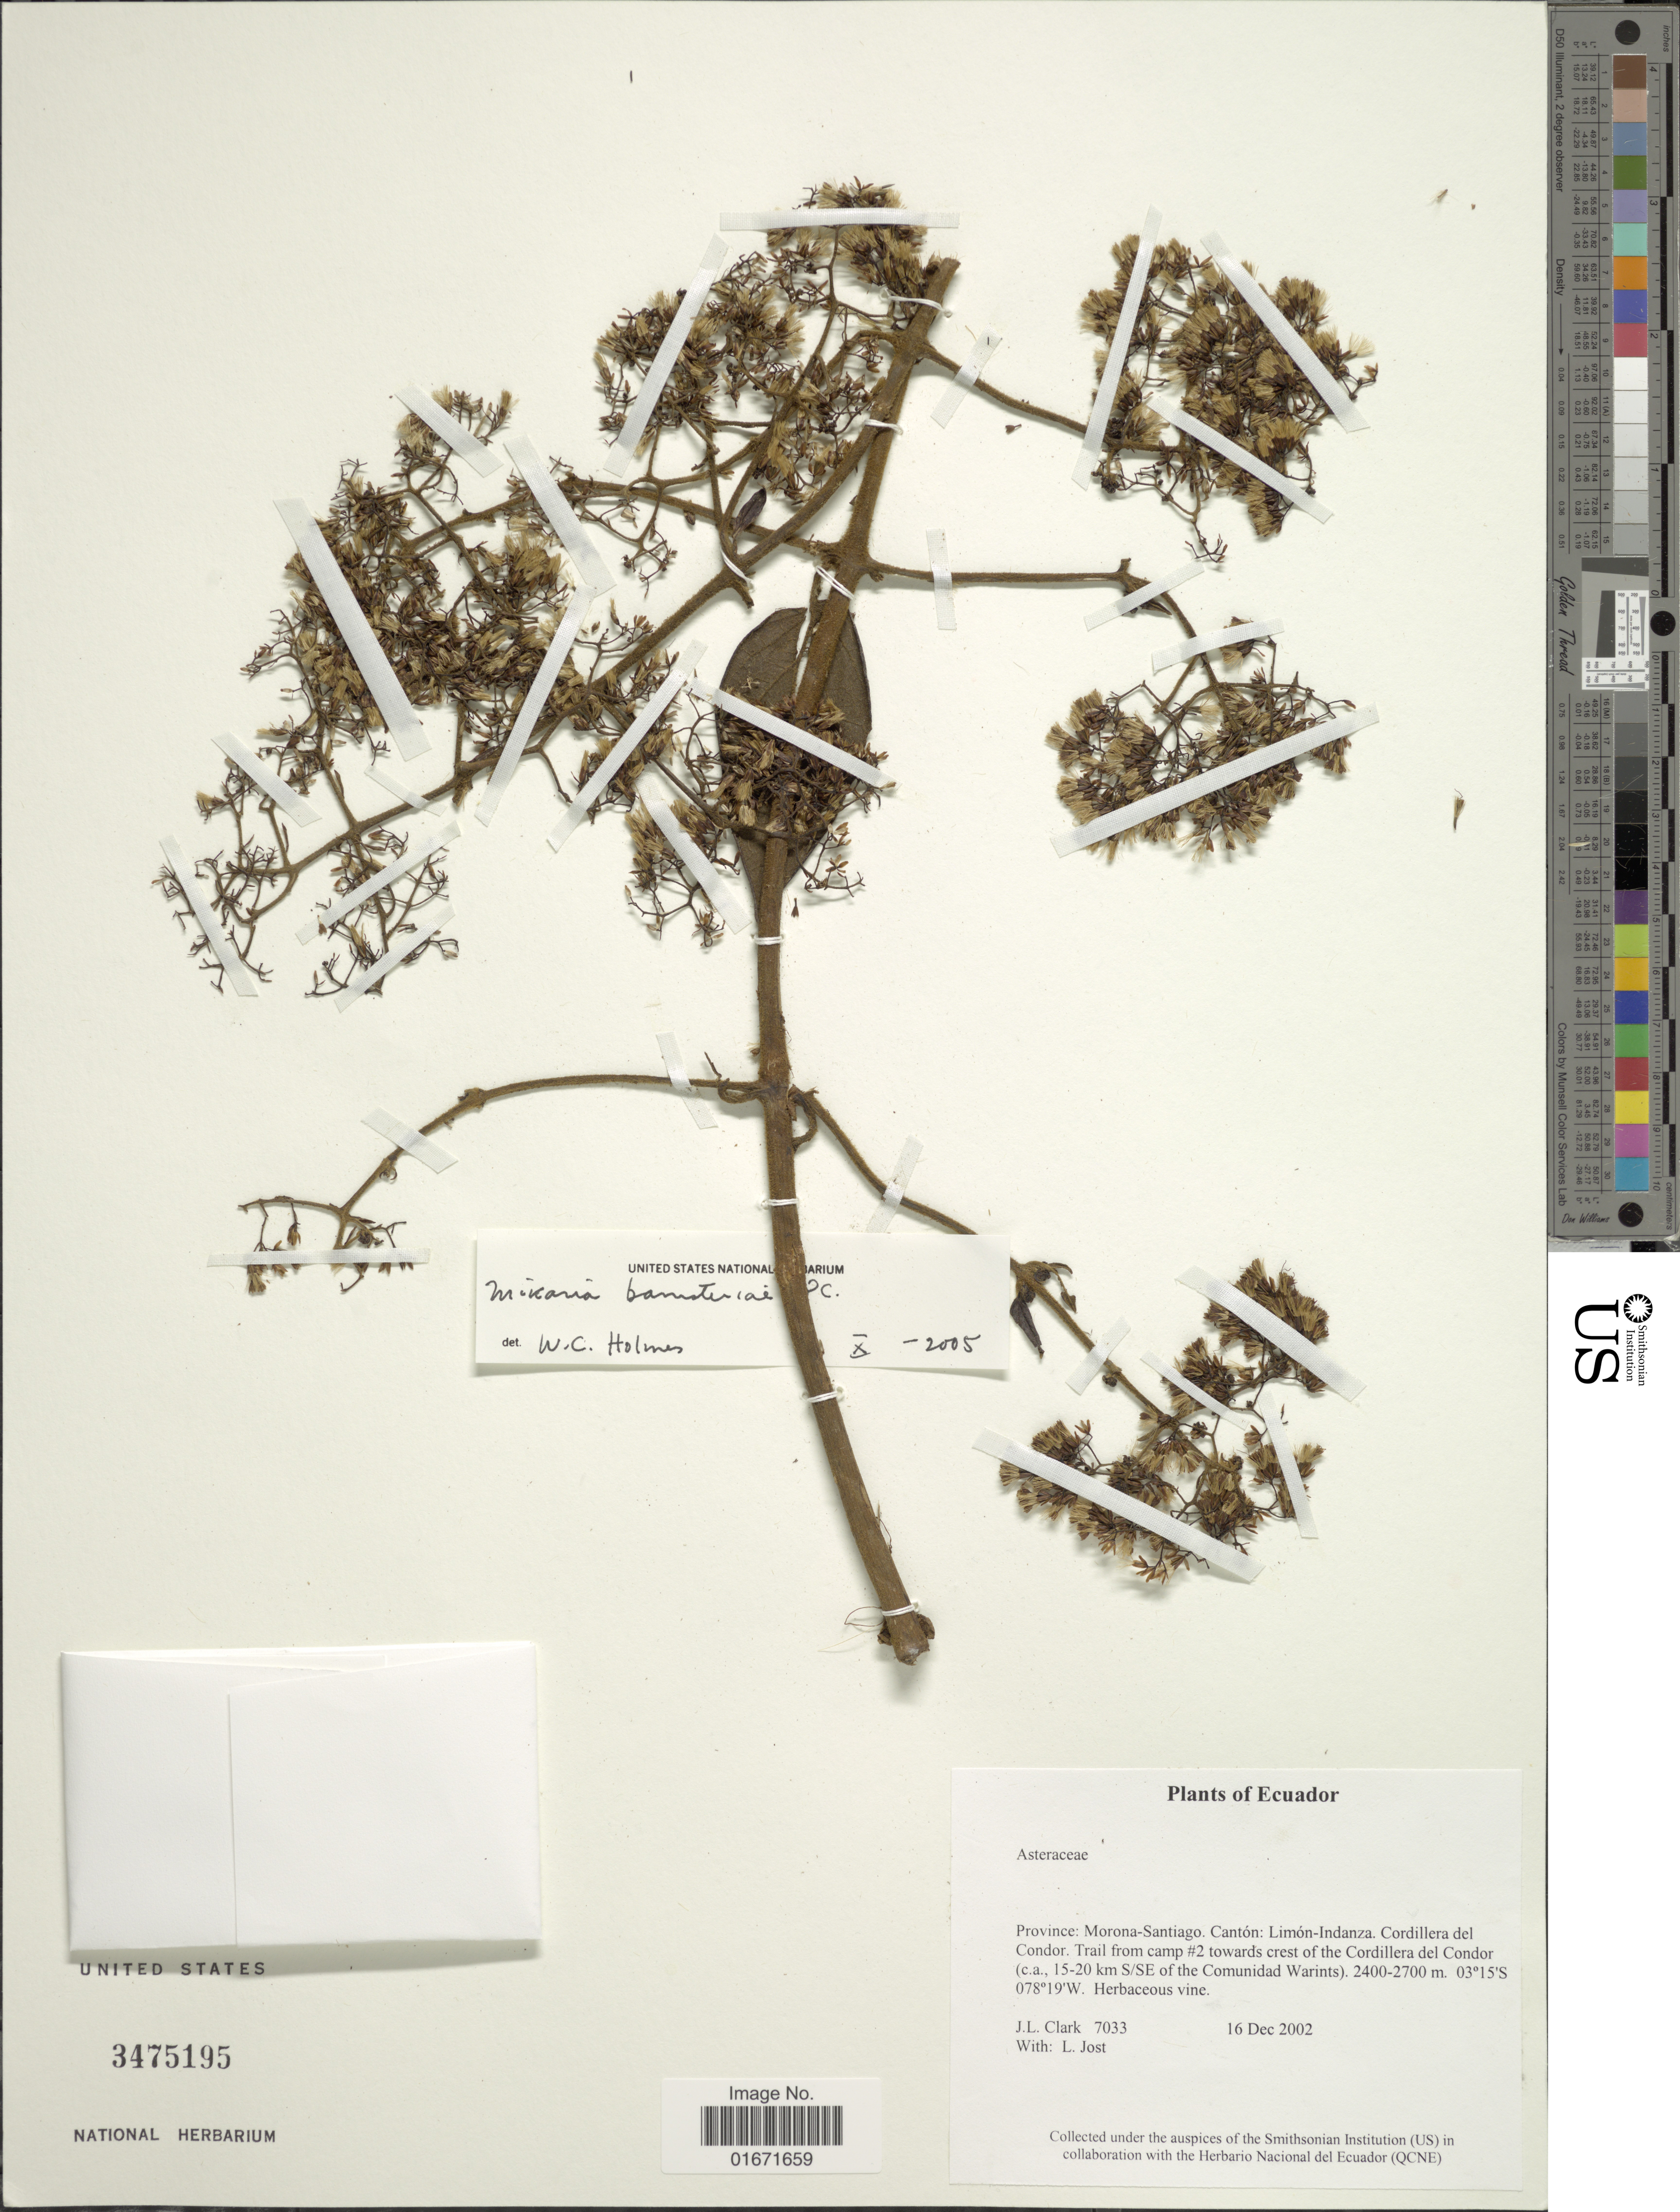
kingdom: Plantae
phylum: Tracheophyta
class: Magnoliopsida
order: Asterales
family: Asteraceae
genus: Mikania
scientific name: Mikania banisteriae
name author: DC.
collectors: J. L. Clark & L. Jost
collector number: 7033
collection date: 2002-12-16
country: Ecuador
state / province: Morona-Santiago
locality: Province: Morona-Santiago. Cantón: Limón-Indanza. Cordillera del Condor. Trail from camp #2 towards crest of the Cordillera del Condor (c.a., 15-20 km S/SE of the Comunidad Warints)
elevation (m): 2400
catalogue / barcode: US 3475195